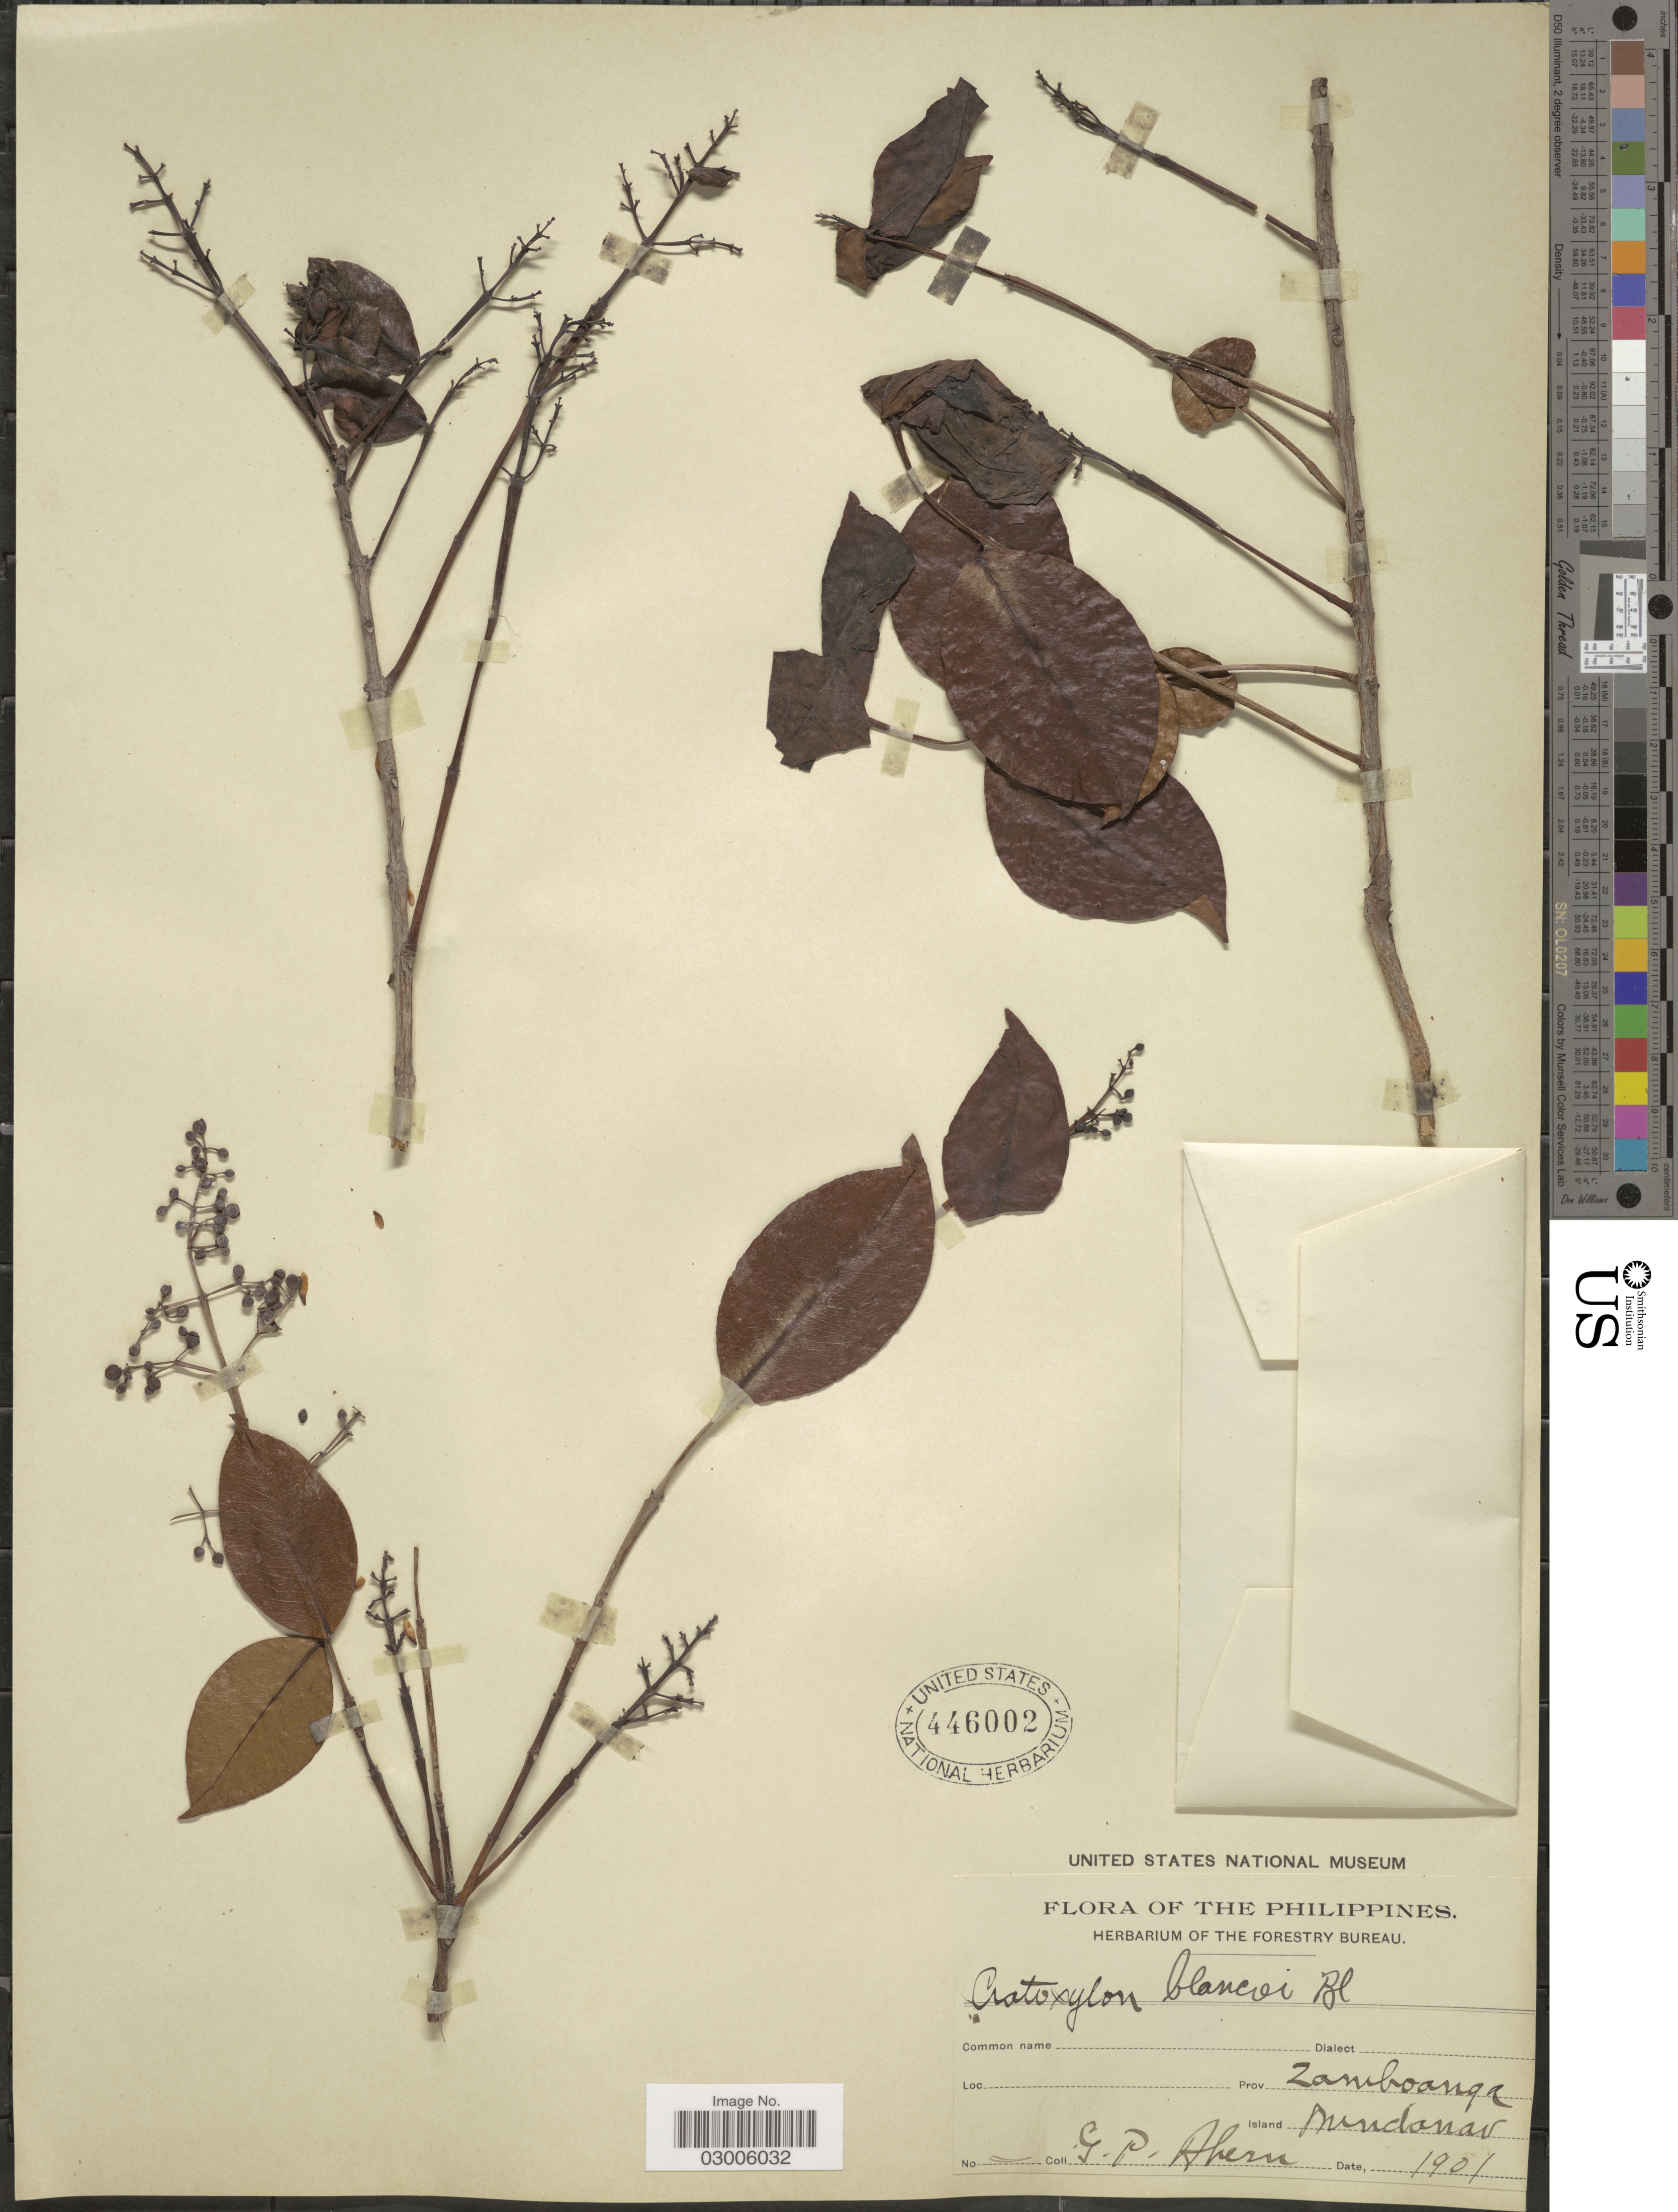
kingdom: Plantae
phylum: Tracheophyta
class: Magnoliopsida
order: Malpighiales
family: Hypericaceae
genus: Cratoxylum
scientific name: Cratoxylum blancoi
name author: Blume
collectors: G. Ahern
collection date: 1901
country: Philippines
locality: Prov. Zamboanga. Island Mindanao.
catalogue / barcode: US 446002